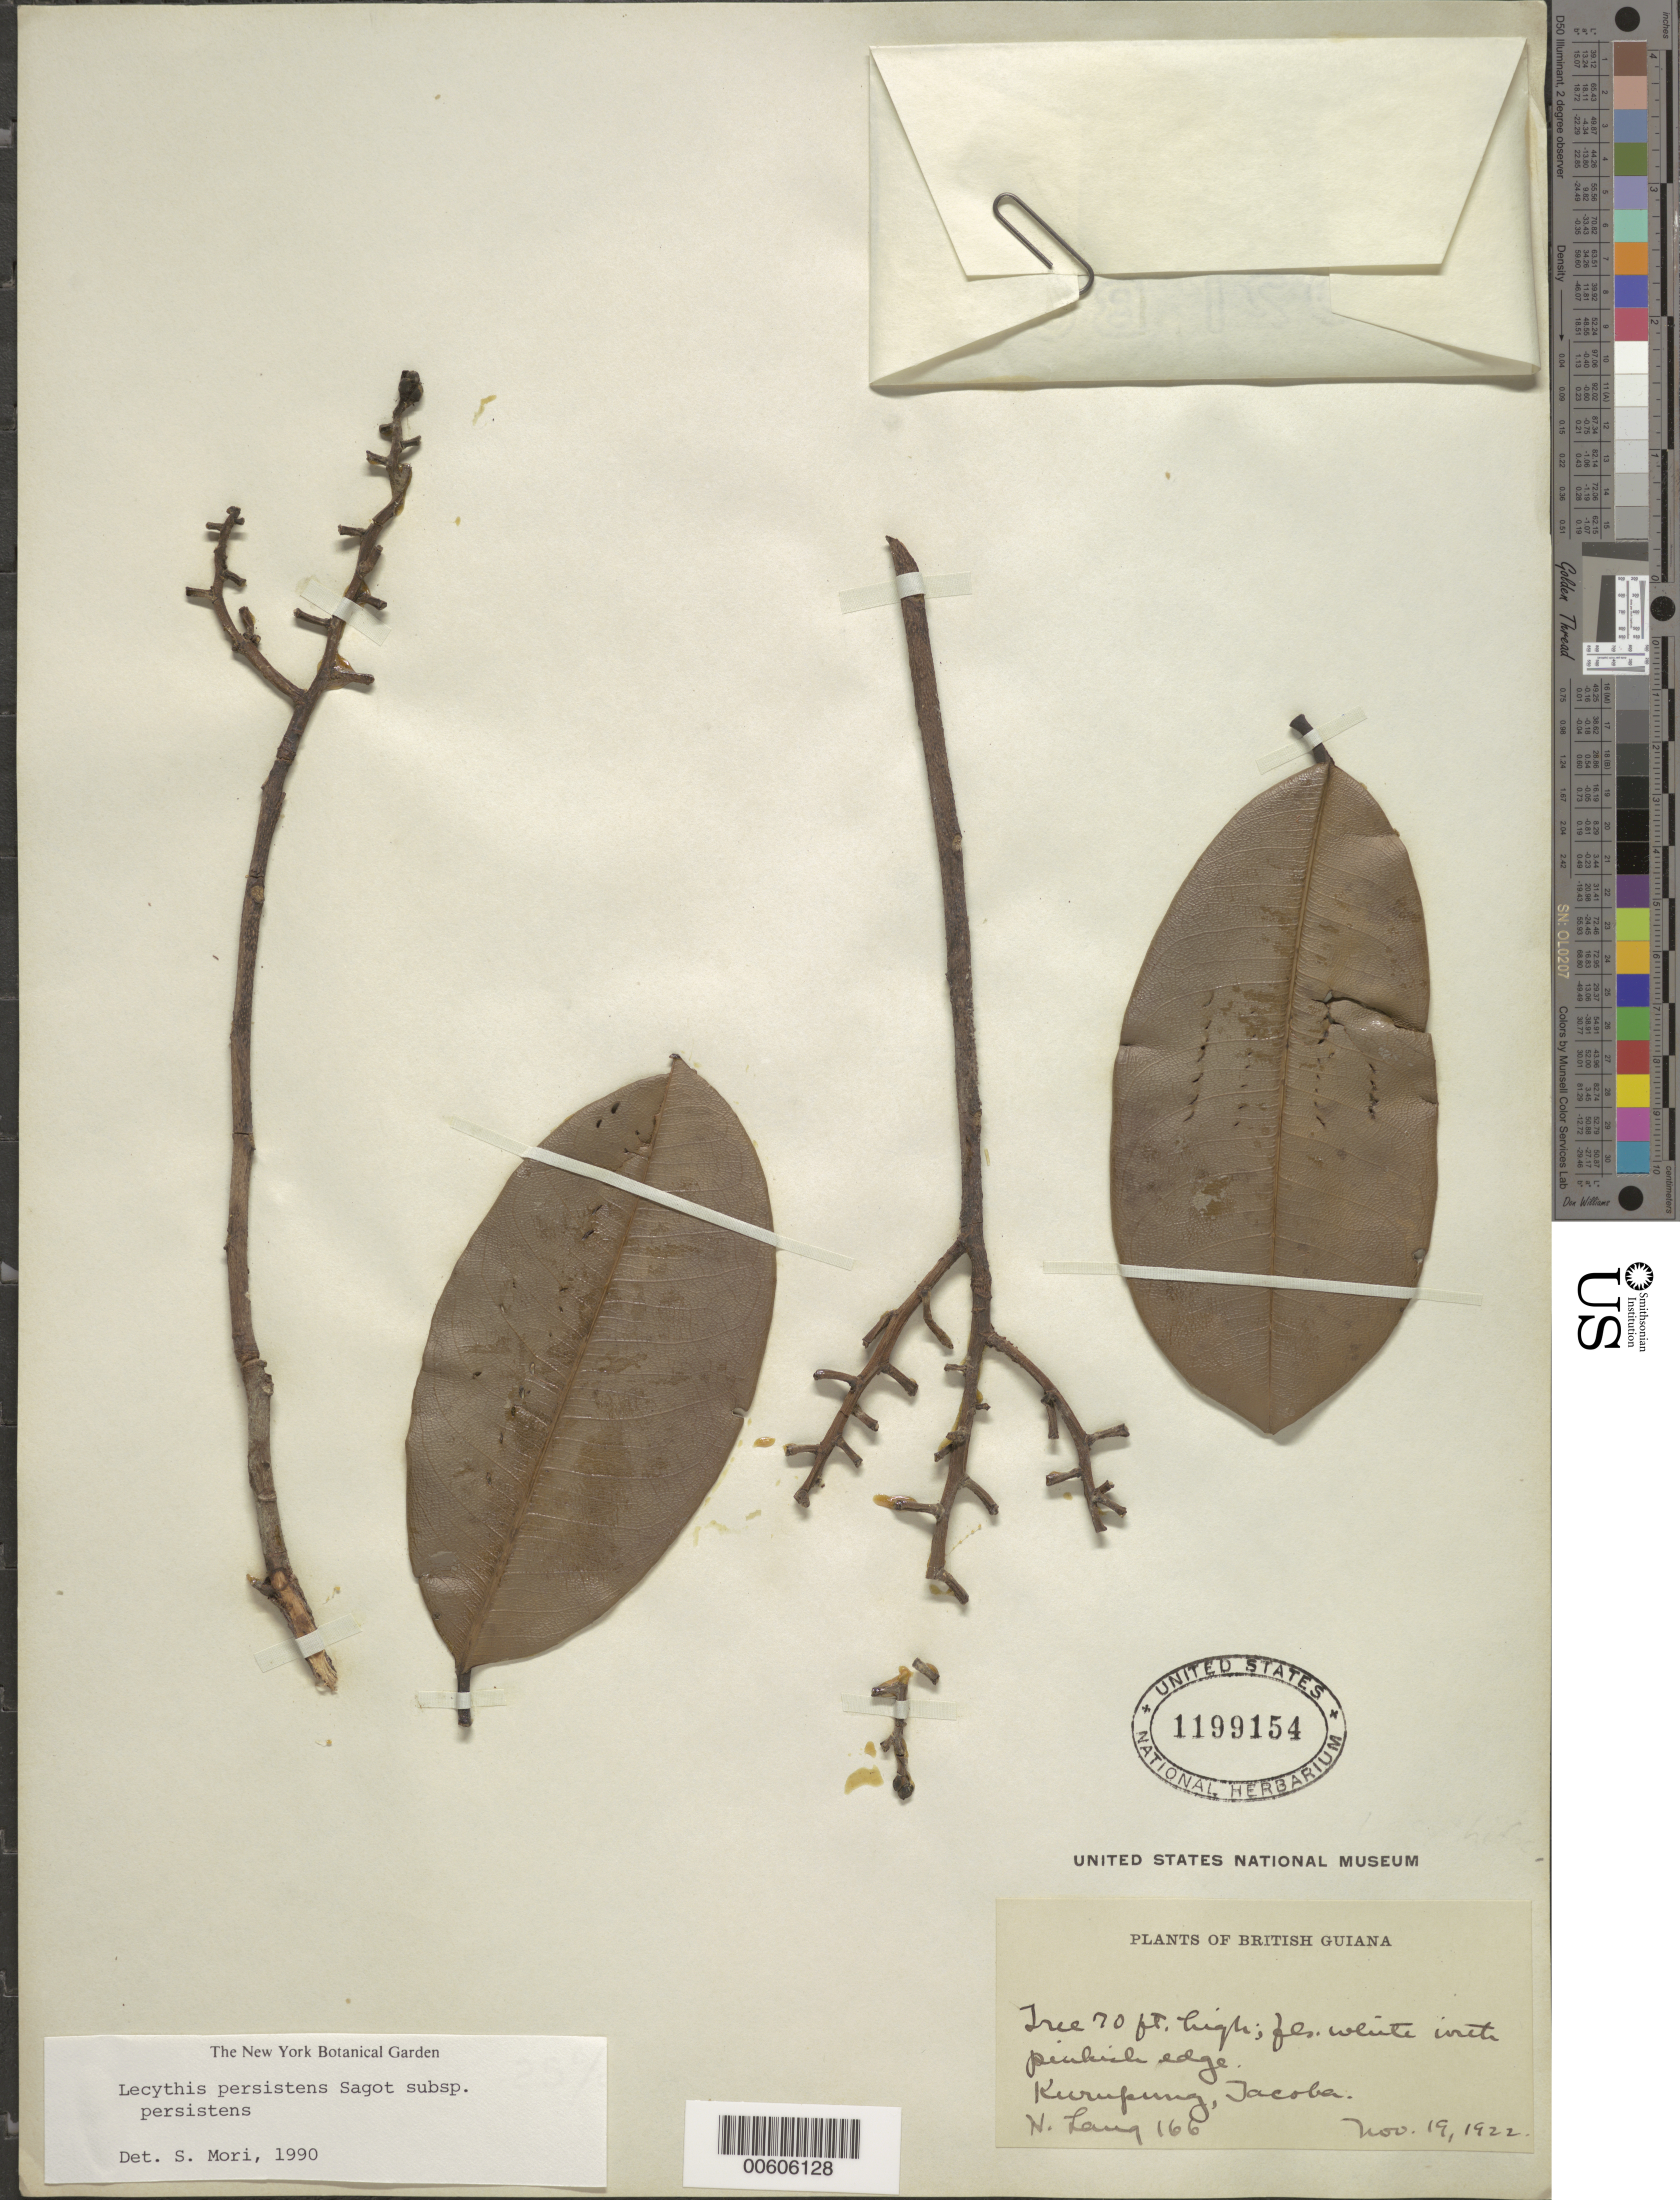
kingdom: Plantae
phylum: Tracheophyta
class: Magnoliopsida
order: Ericales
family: Lecythidaceae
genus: Lecythis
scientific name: Lecythis persistens subsp. persistens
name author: Sagot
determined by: Mori, Scott A.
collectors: H. Lang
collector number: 166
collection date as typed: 19-Nov-22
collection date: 1922-11-19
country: Guyana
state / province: Cuyuni-Mazaruni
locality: Kurupung, Takuba (Jacoba?) Creek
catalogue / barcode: US 1199154